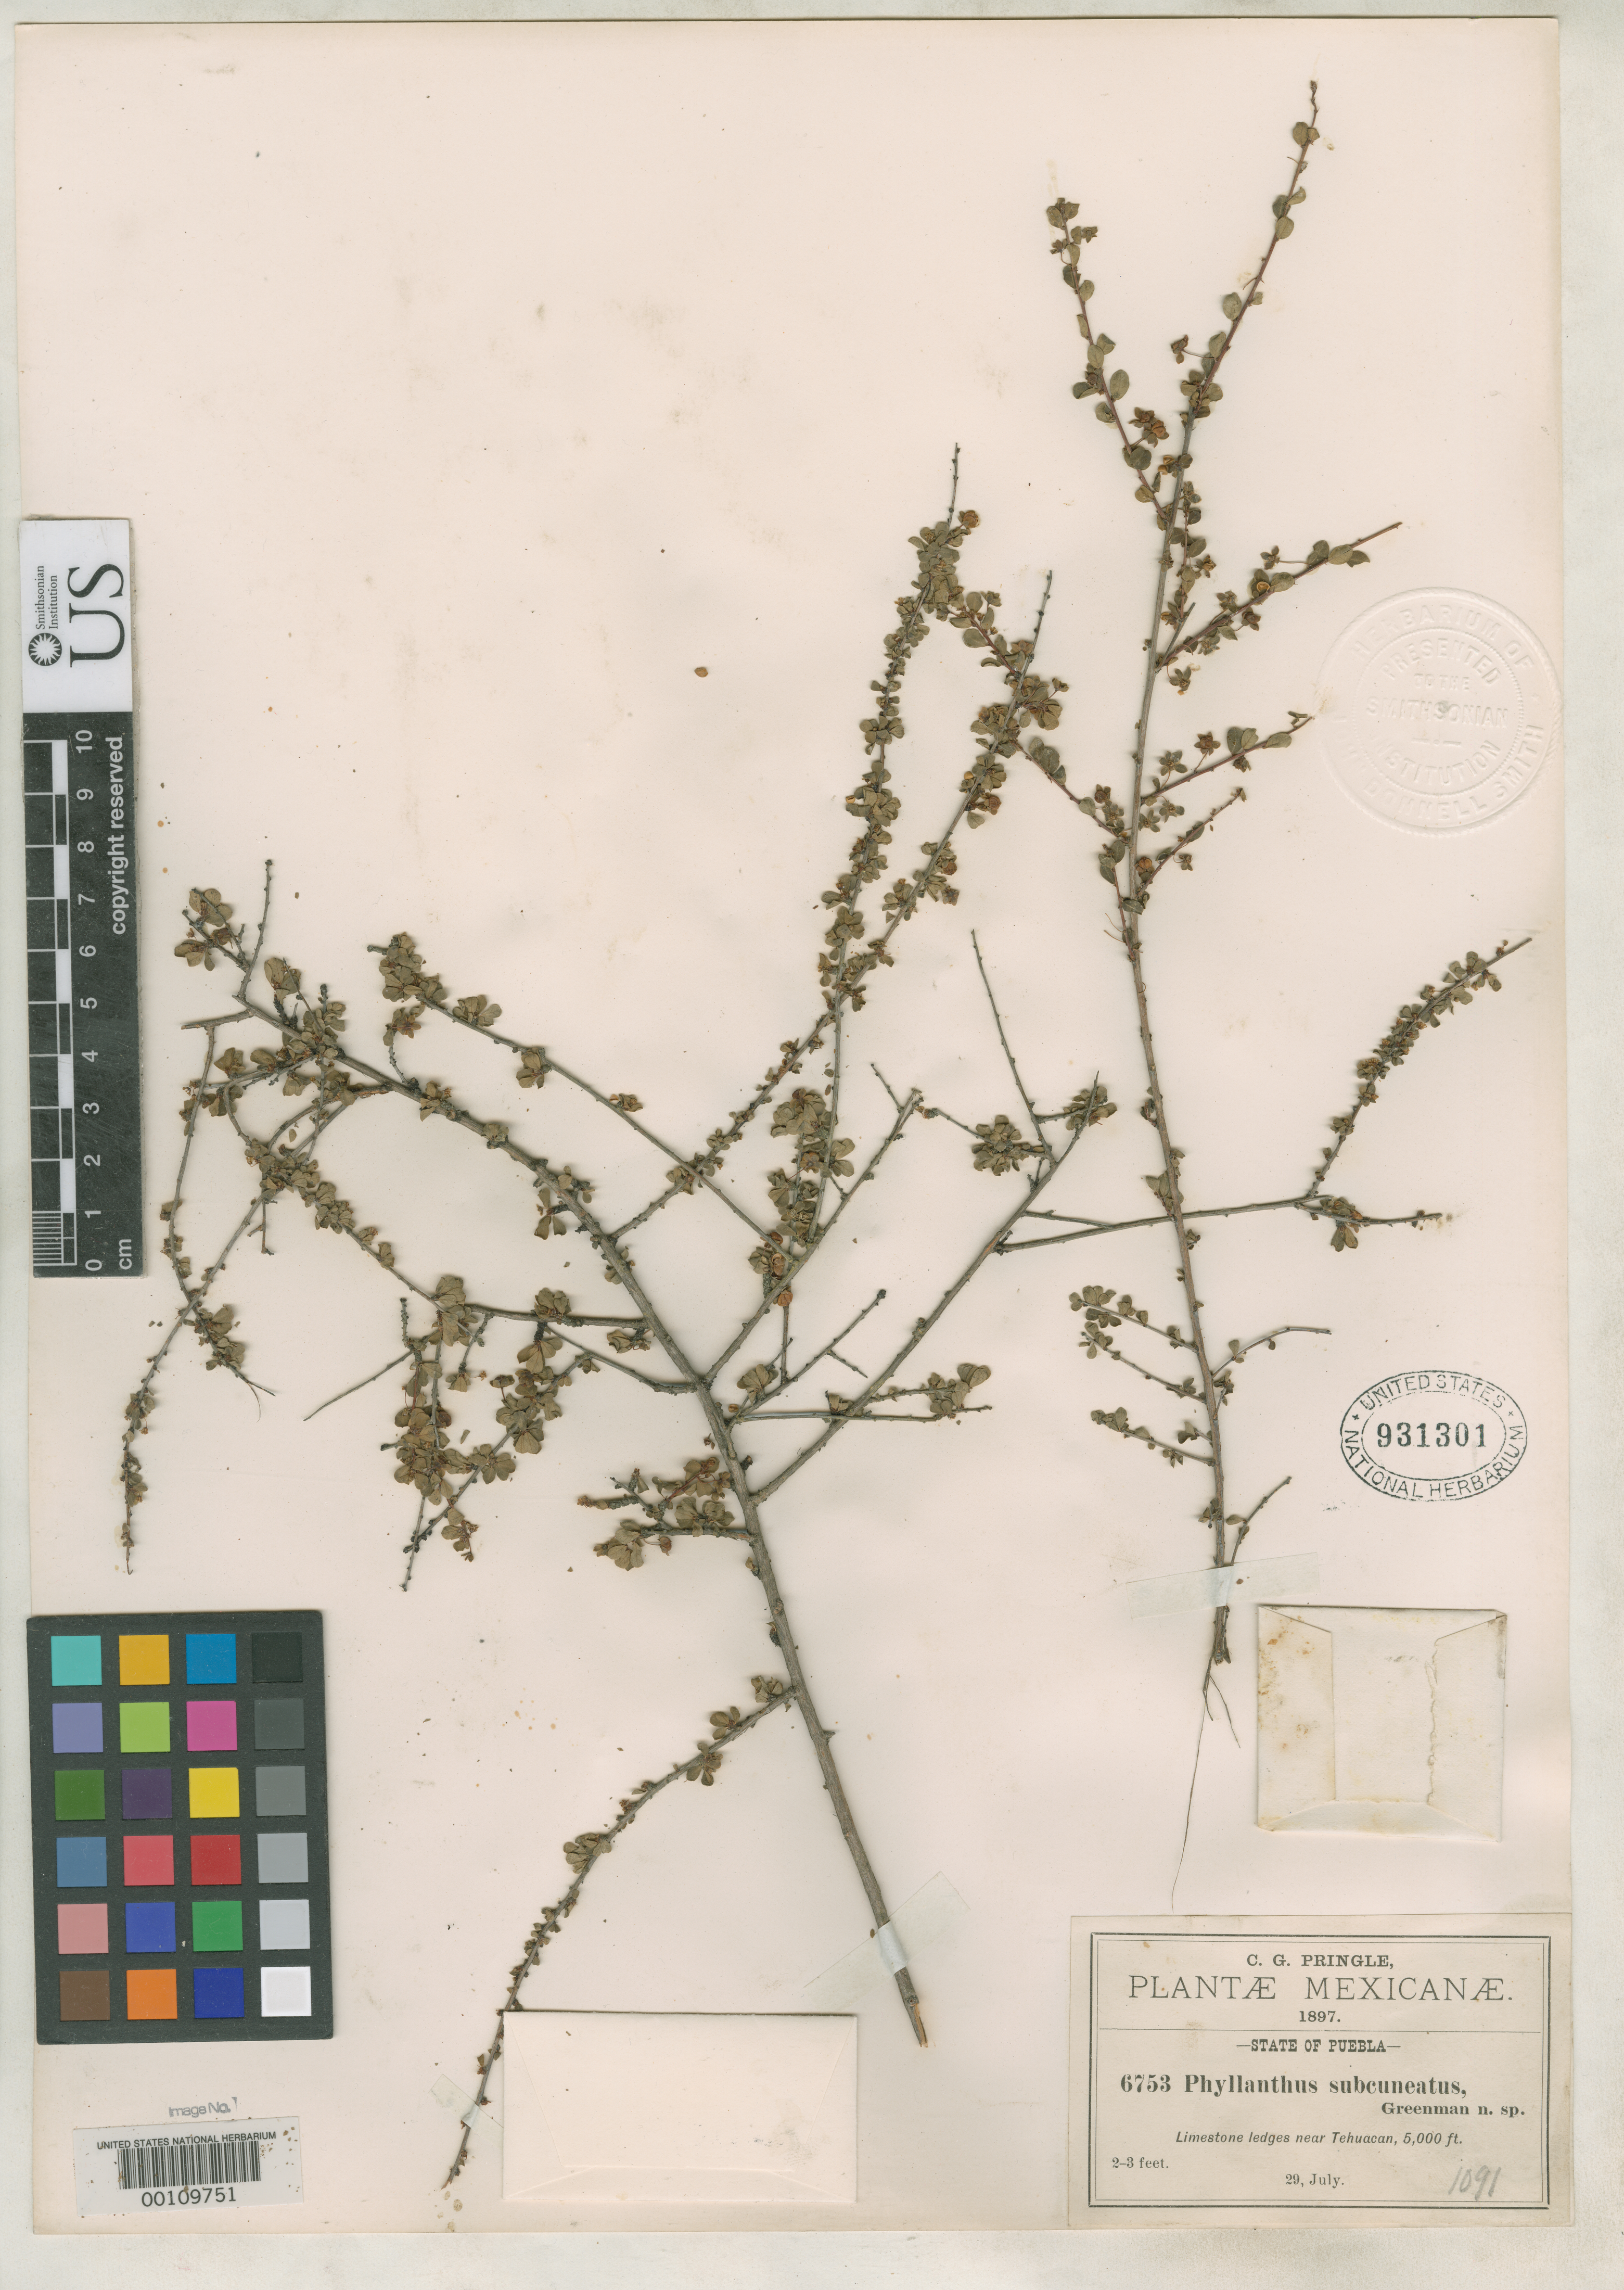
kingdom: Plantae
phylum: Tracheophyta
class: Magnoliopsida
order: Malpighiales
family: Phyllanthaceae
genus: Phyllanthus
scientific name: Phyllanthus subcuneatus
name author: Greenm.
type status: Isotype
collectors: C. G. Pringle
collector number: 6753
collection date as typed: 29 Jul 1897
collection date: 1897-07-29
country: Mexico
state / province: Puebla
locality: Near Tehuacan.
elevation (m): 1540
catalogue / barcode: US 931301